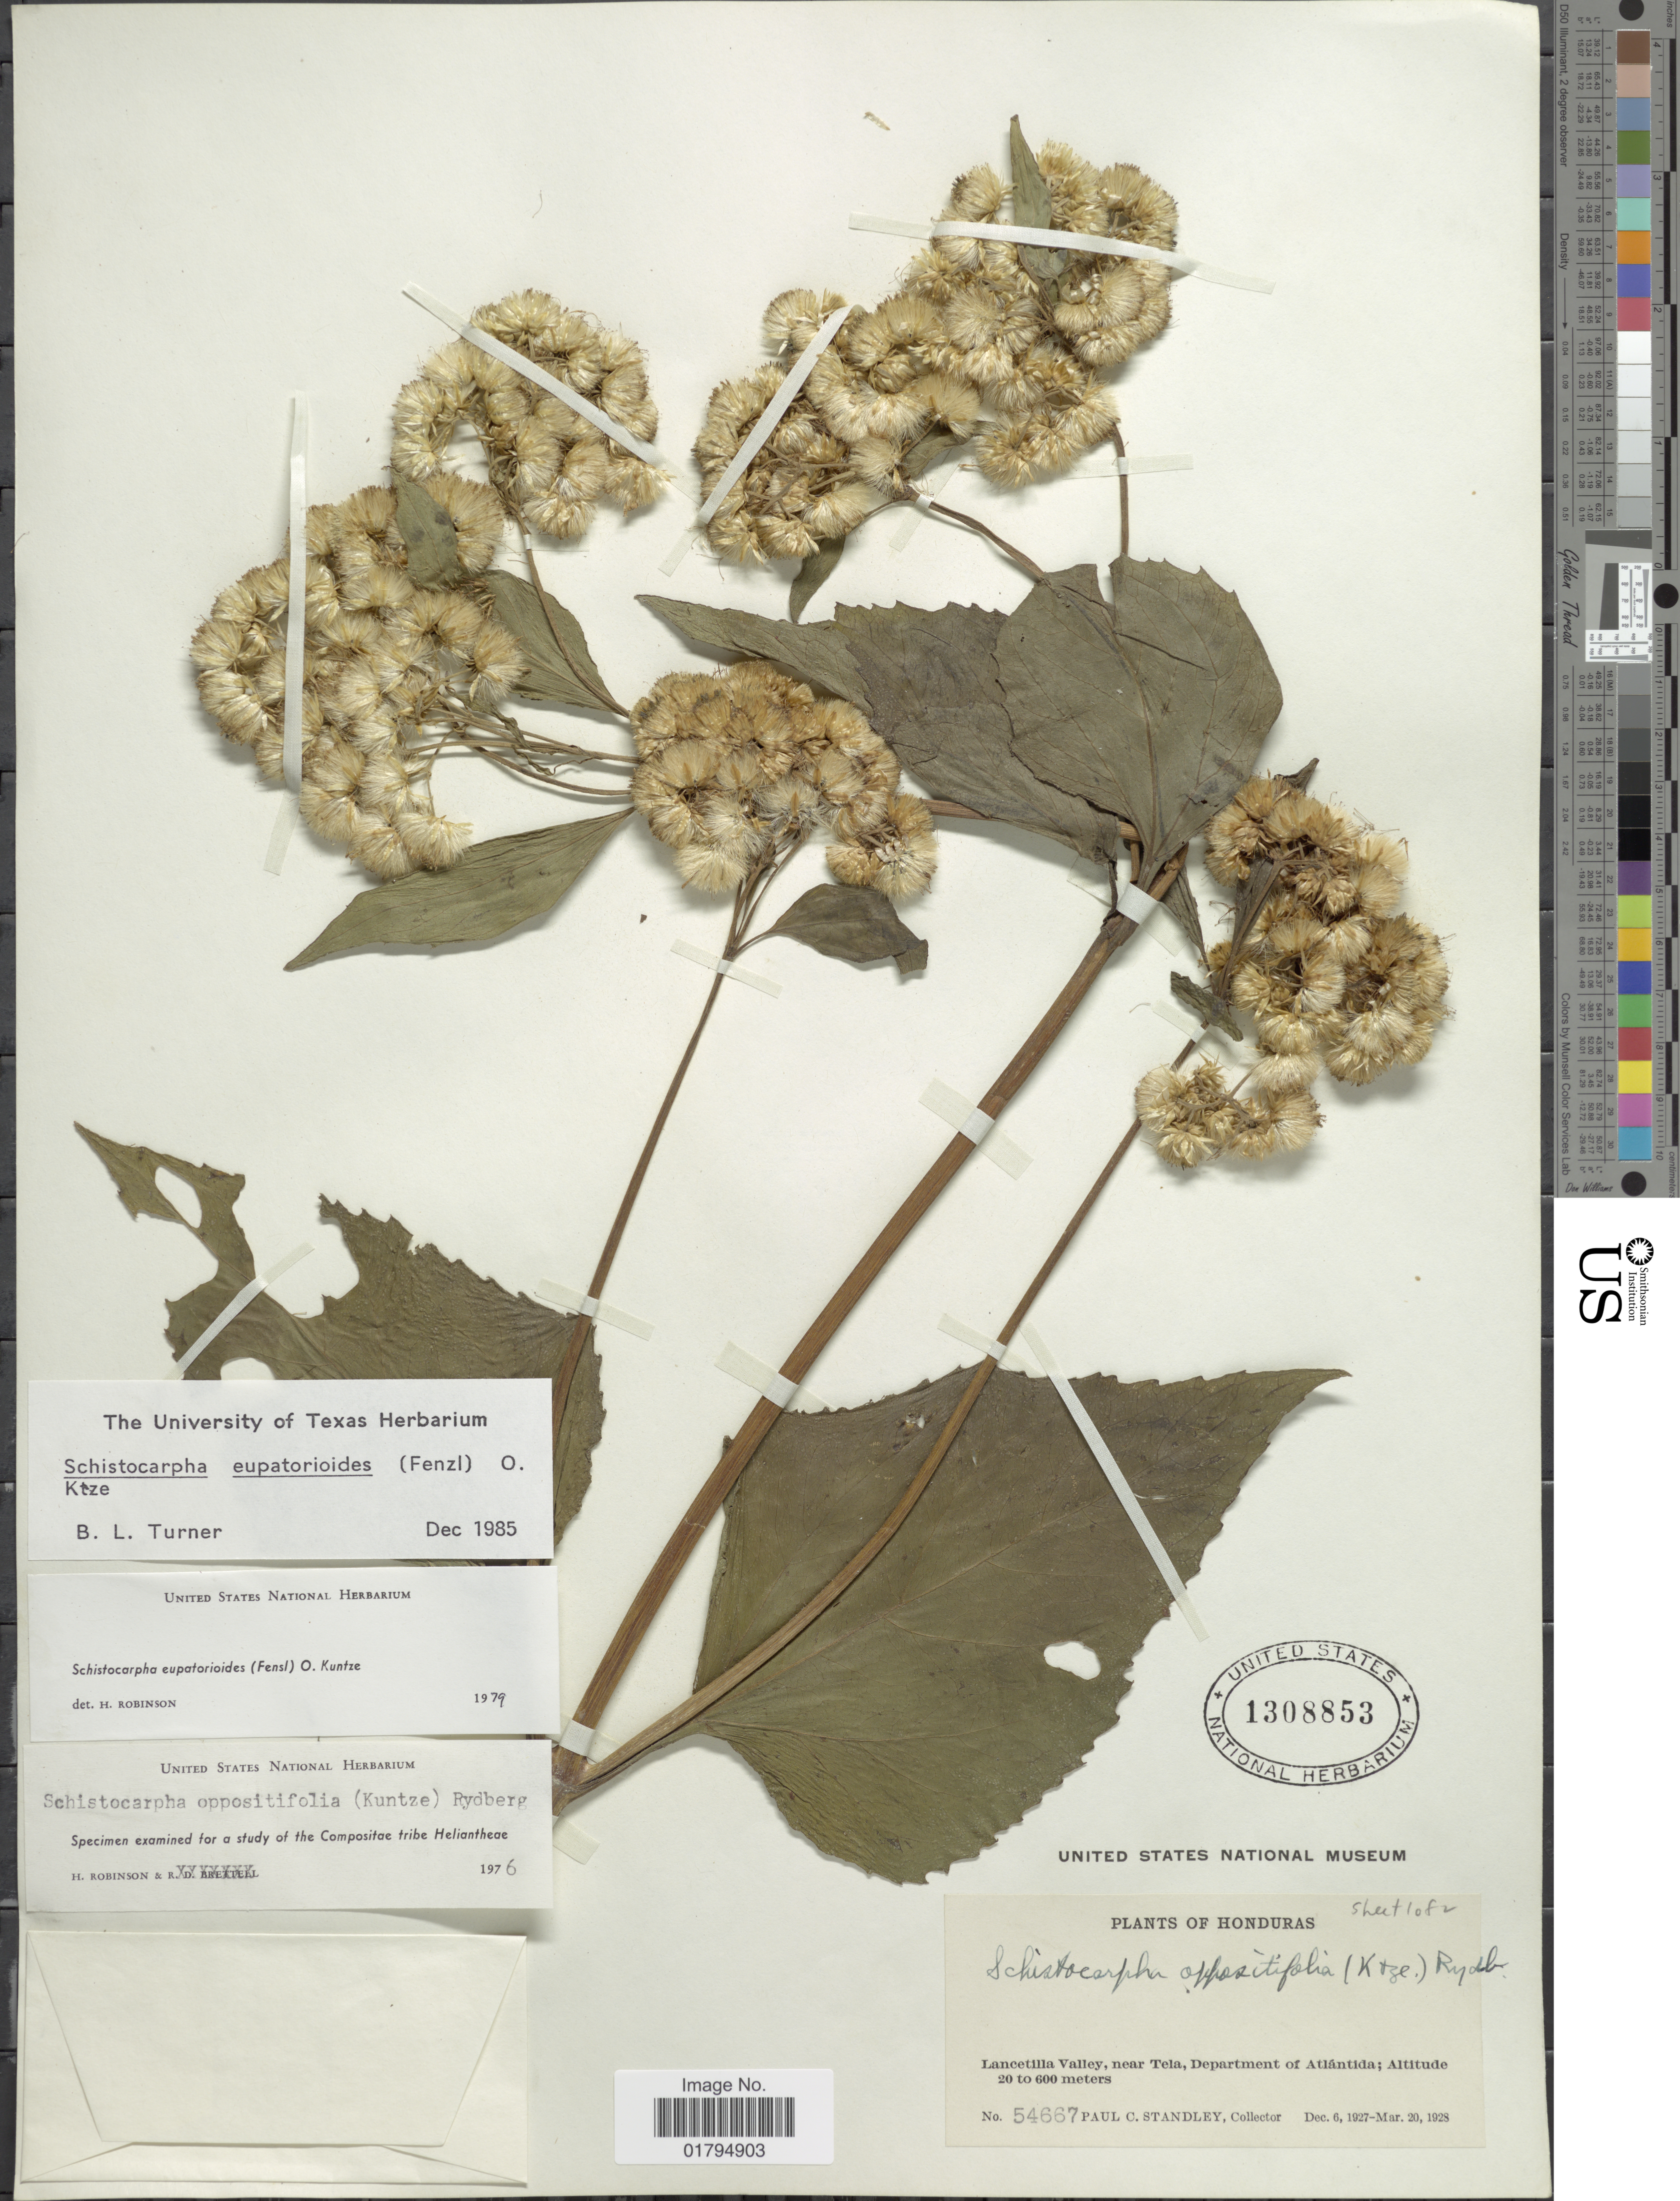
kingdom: Plantae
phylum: Tracheophyta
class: Magnoliopsida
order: Asterales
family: Asteraceae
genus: Schistocarpha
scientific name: Schistocarpha eupatorioides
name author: (Fenzl) Kuntze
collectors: P. C. Standley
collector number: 54667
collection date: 1927-12-06/1928-03-20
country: Honduras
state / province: Atlántida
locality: Lancetilla Valley, near Tela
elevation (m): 20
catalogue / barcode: US 1308853